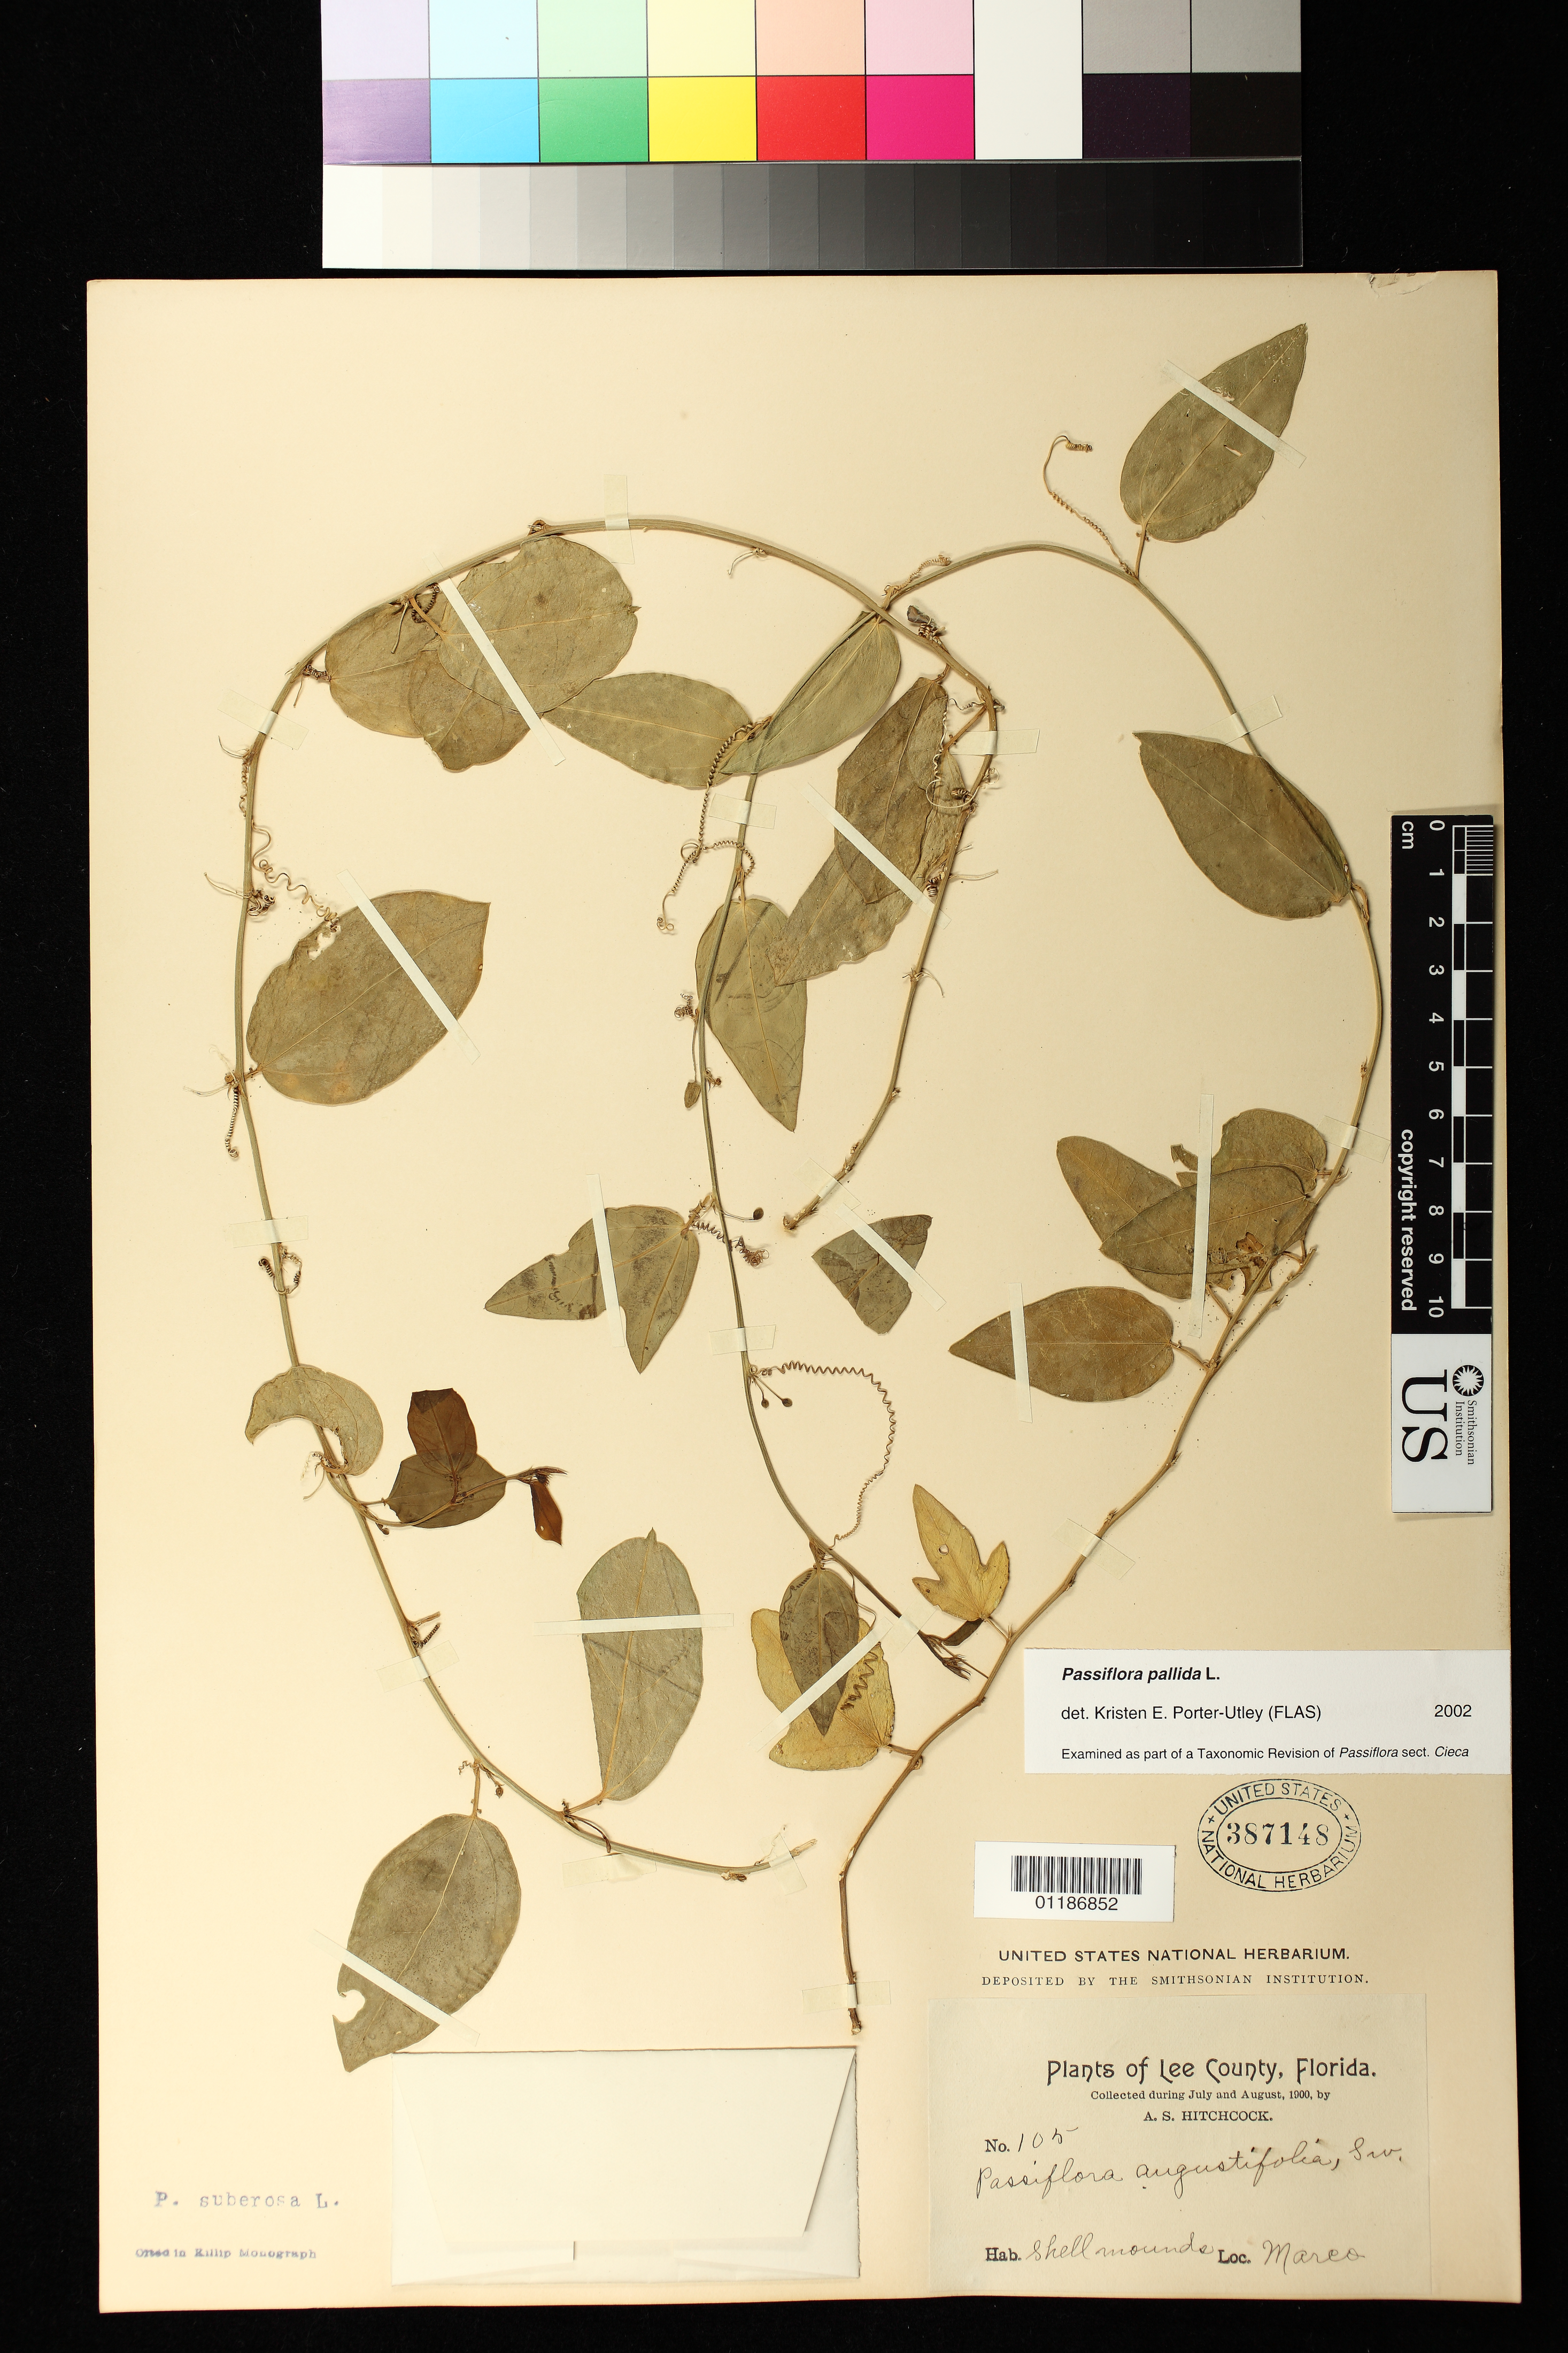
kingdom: Plantae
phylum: Tracheophyta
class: Magnoliopsida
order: Malpighiales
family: Passifloraceae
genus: Passiflora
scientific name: Passiflora pallida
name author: L.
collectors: A. S. Hitchcock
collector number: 105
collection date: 1900-07/1900-08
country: United States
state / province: Florida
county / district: Collier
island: Marco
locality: Shell mounds, Marco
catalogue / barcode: US 387148